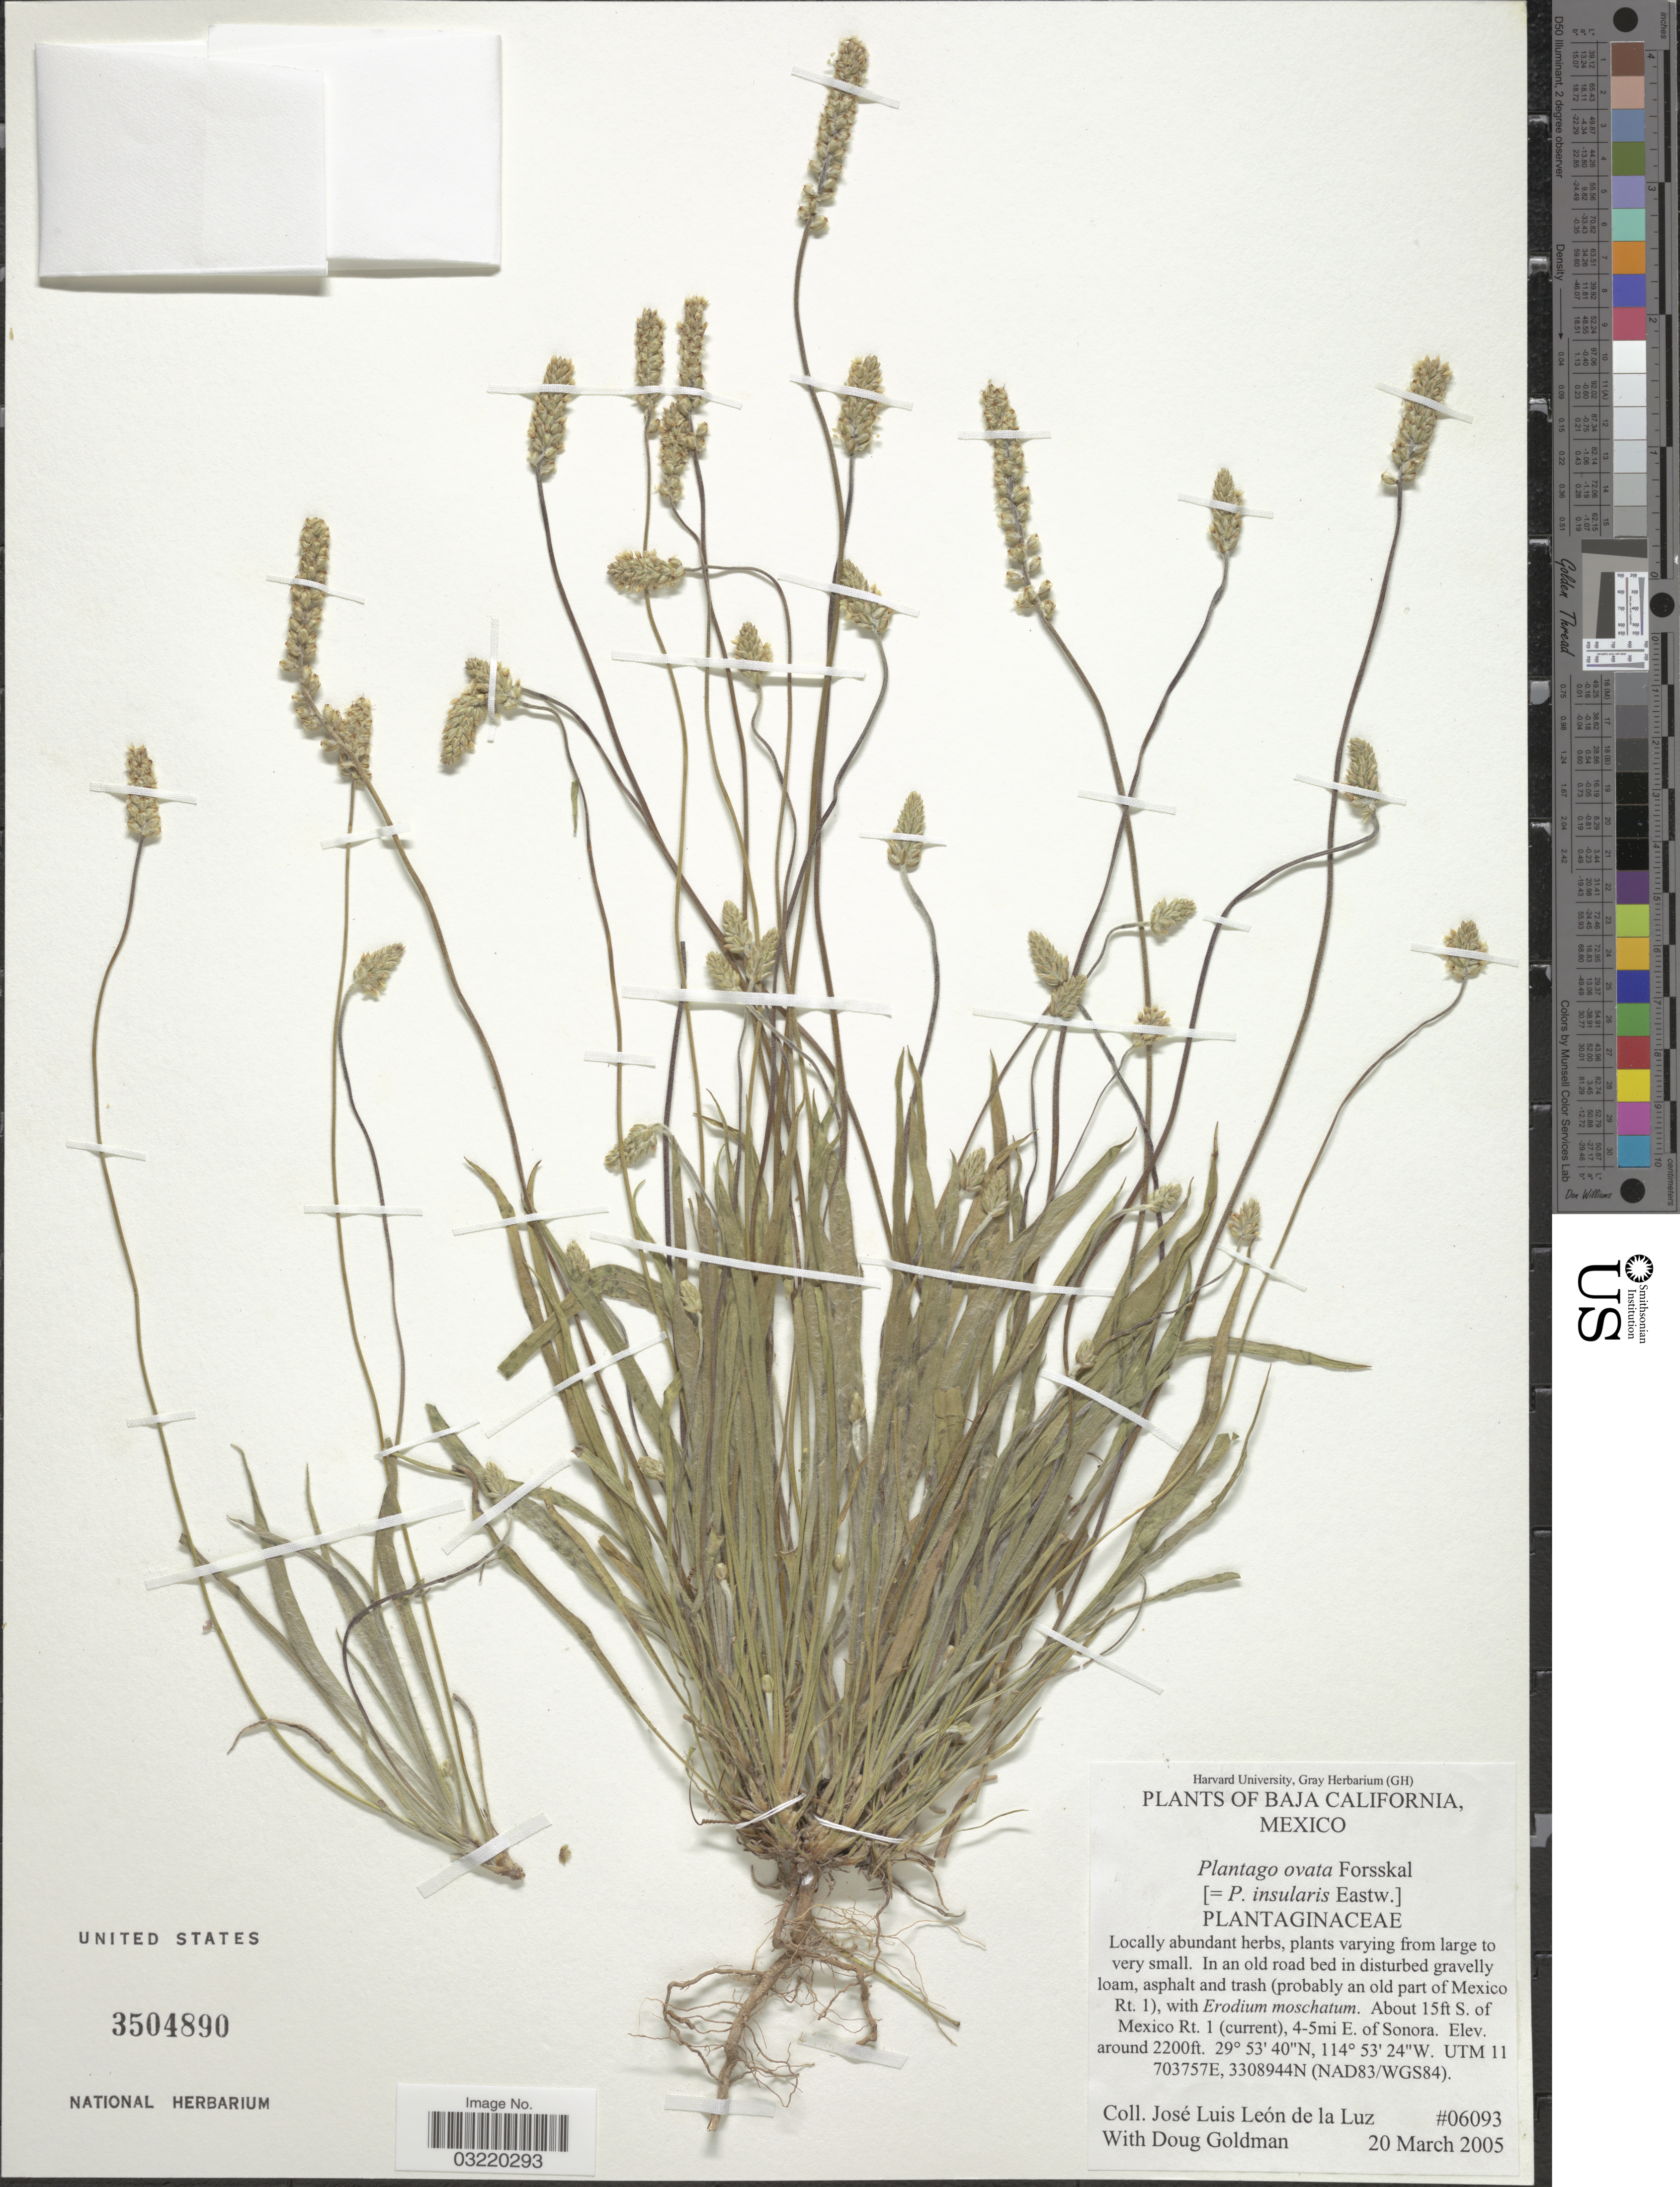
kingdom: Plantae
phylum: Tracheophyta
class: Magnoliopsida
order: Lamiales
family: Plantaginaceae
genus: Plantago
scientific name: Plantago ovata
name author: Forssk.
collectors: J. L. León de la Luz & D. Goldman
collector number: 06093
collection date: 2005-03-20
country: Mexico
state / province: Baja California Norte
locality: Old part of Mexico Rt. 1. About 15 ft S. of Mexico Rt. 1 (current), 4-5 mi E. of Sonora. UTM 11 703757E, 3308944N (NAD83/WGS84).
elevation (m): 671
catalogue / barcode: US 3504890